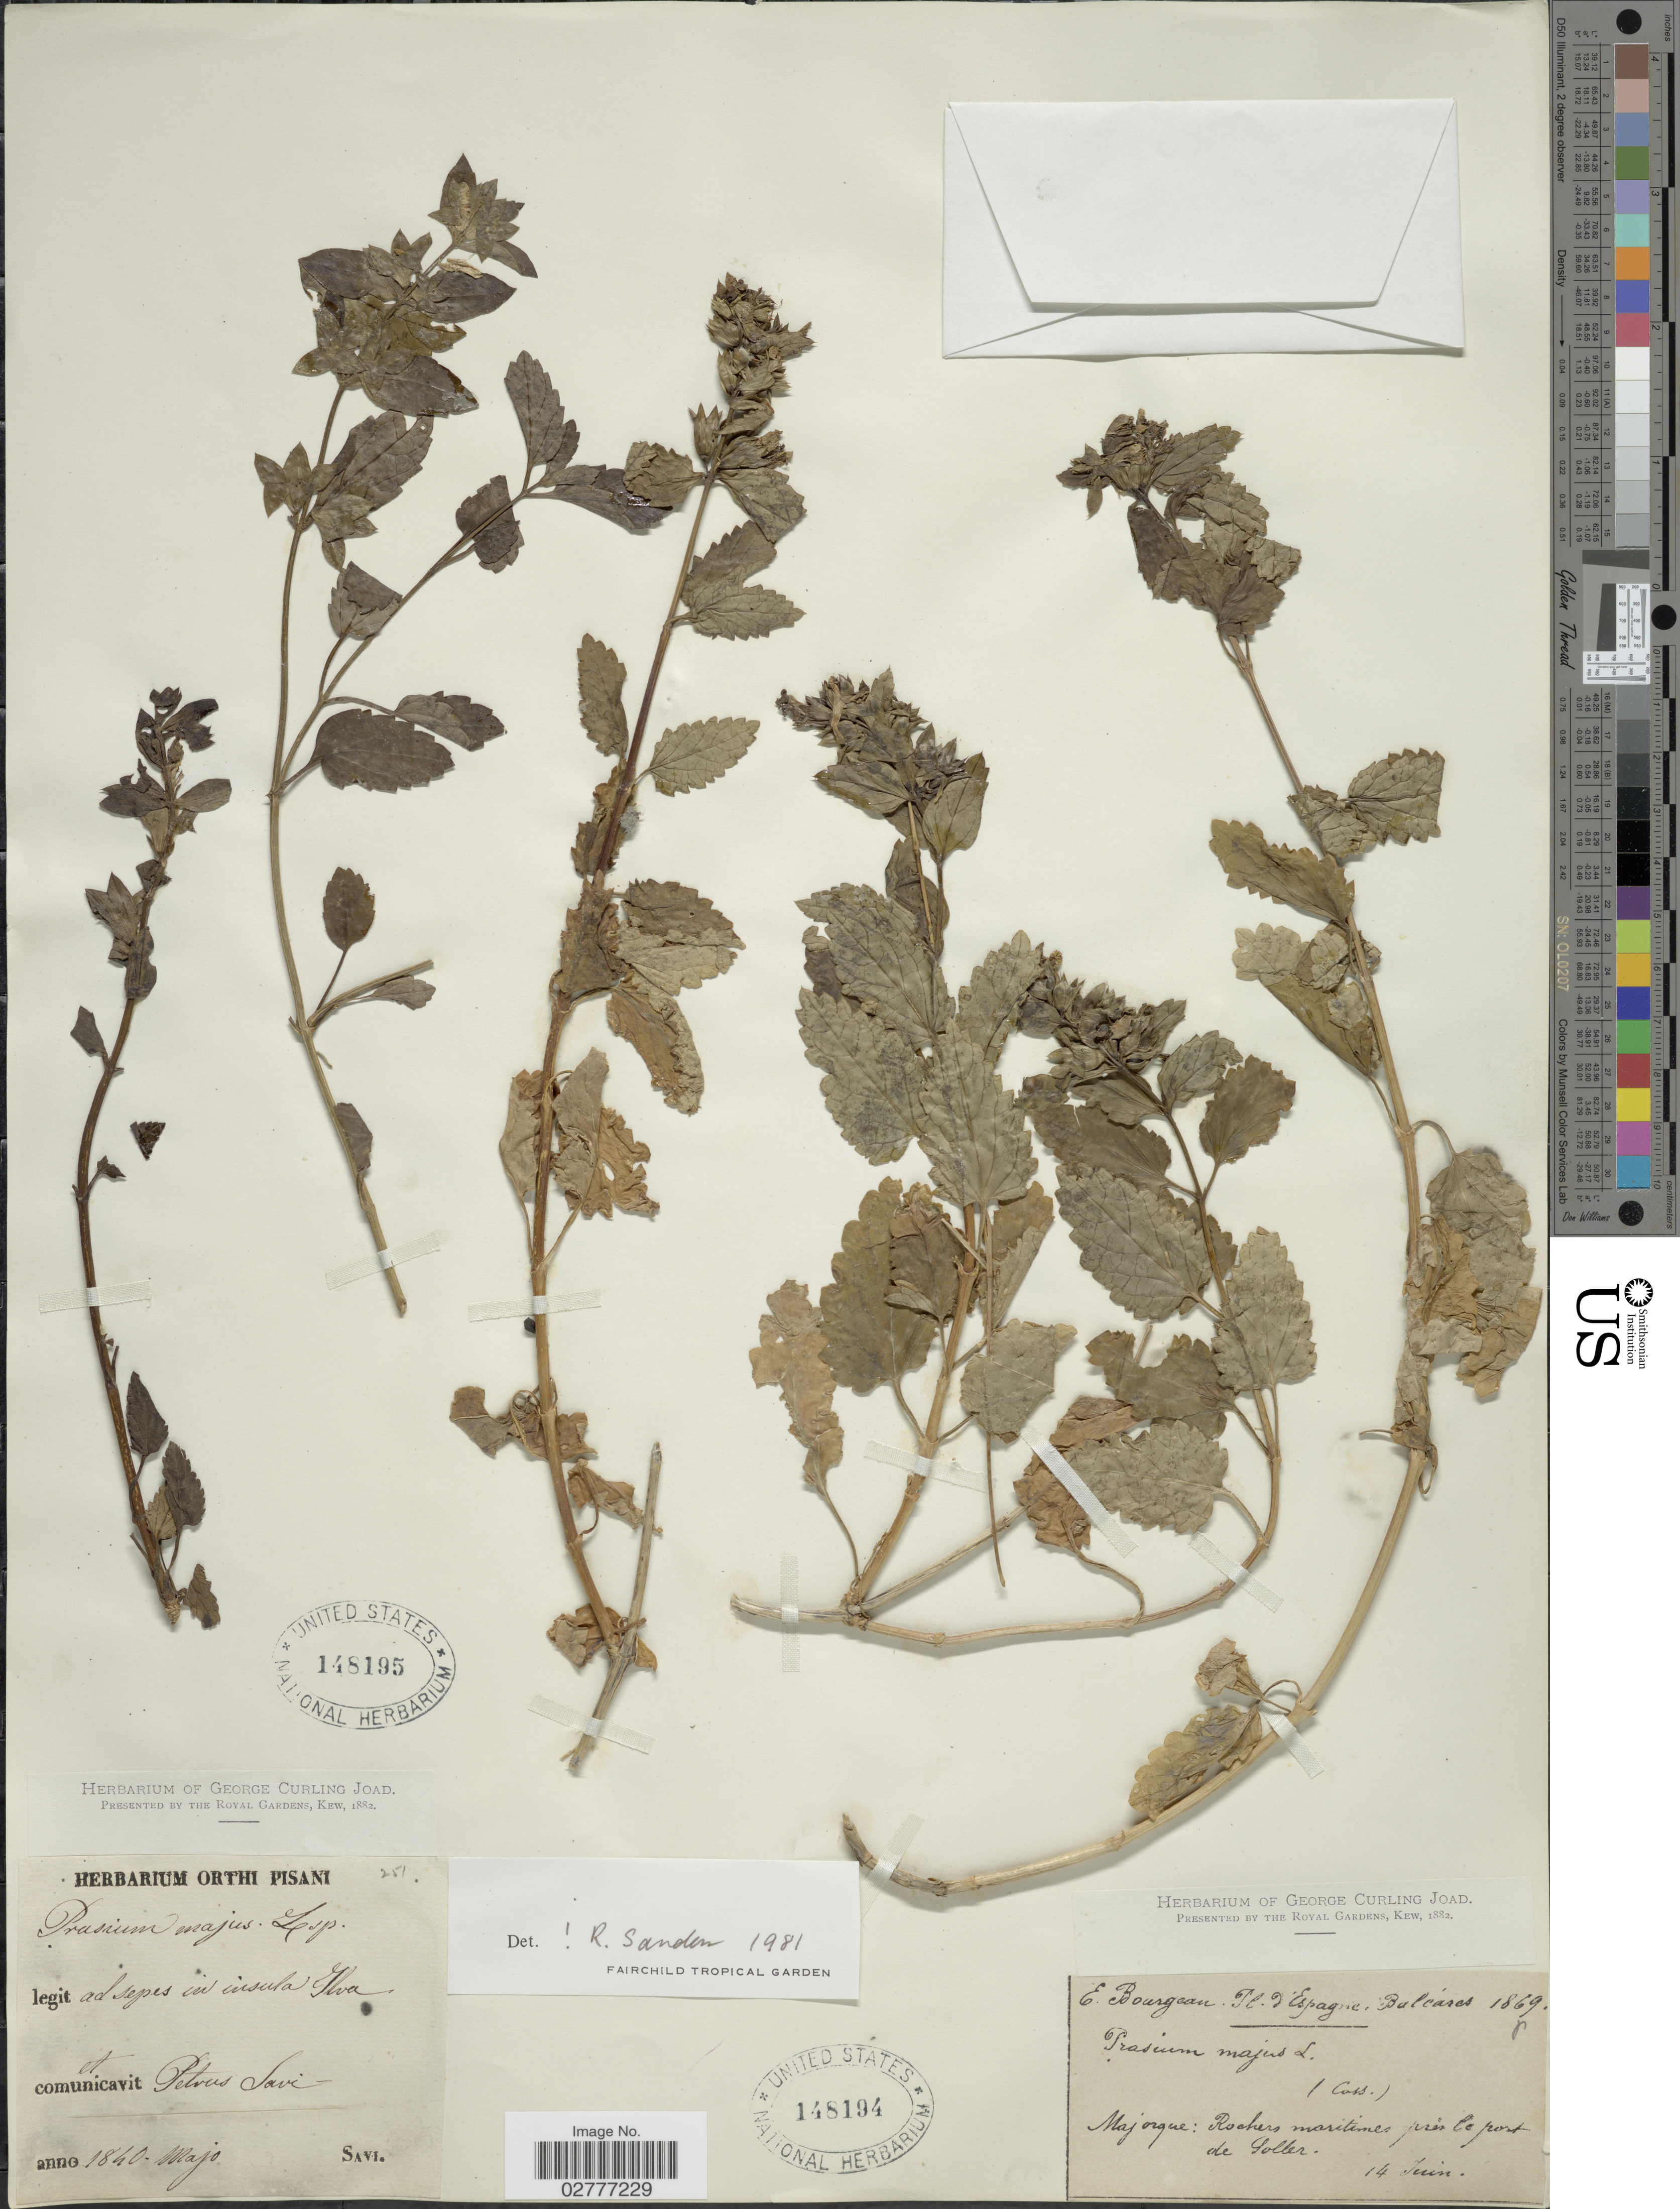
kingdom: Plantae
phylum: Tracheophyta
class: Magnoliopsida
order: Lamiales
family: Lamiaceae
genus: Prasium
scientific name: Prasium majus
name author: L.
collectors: P. Savi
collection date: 1840-05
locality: Ad sepes [interpreted]in insula Ilva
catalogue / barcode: US 148195-2